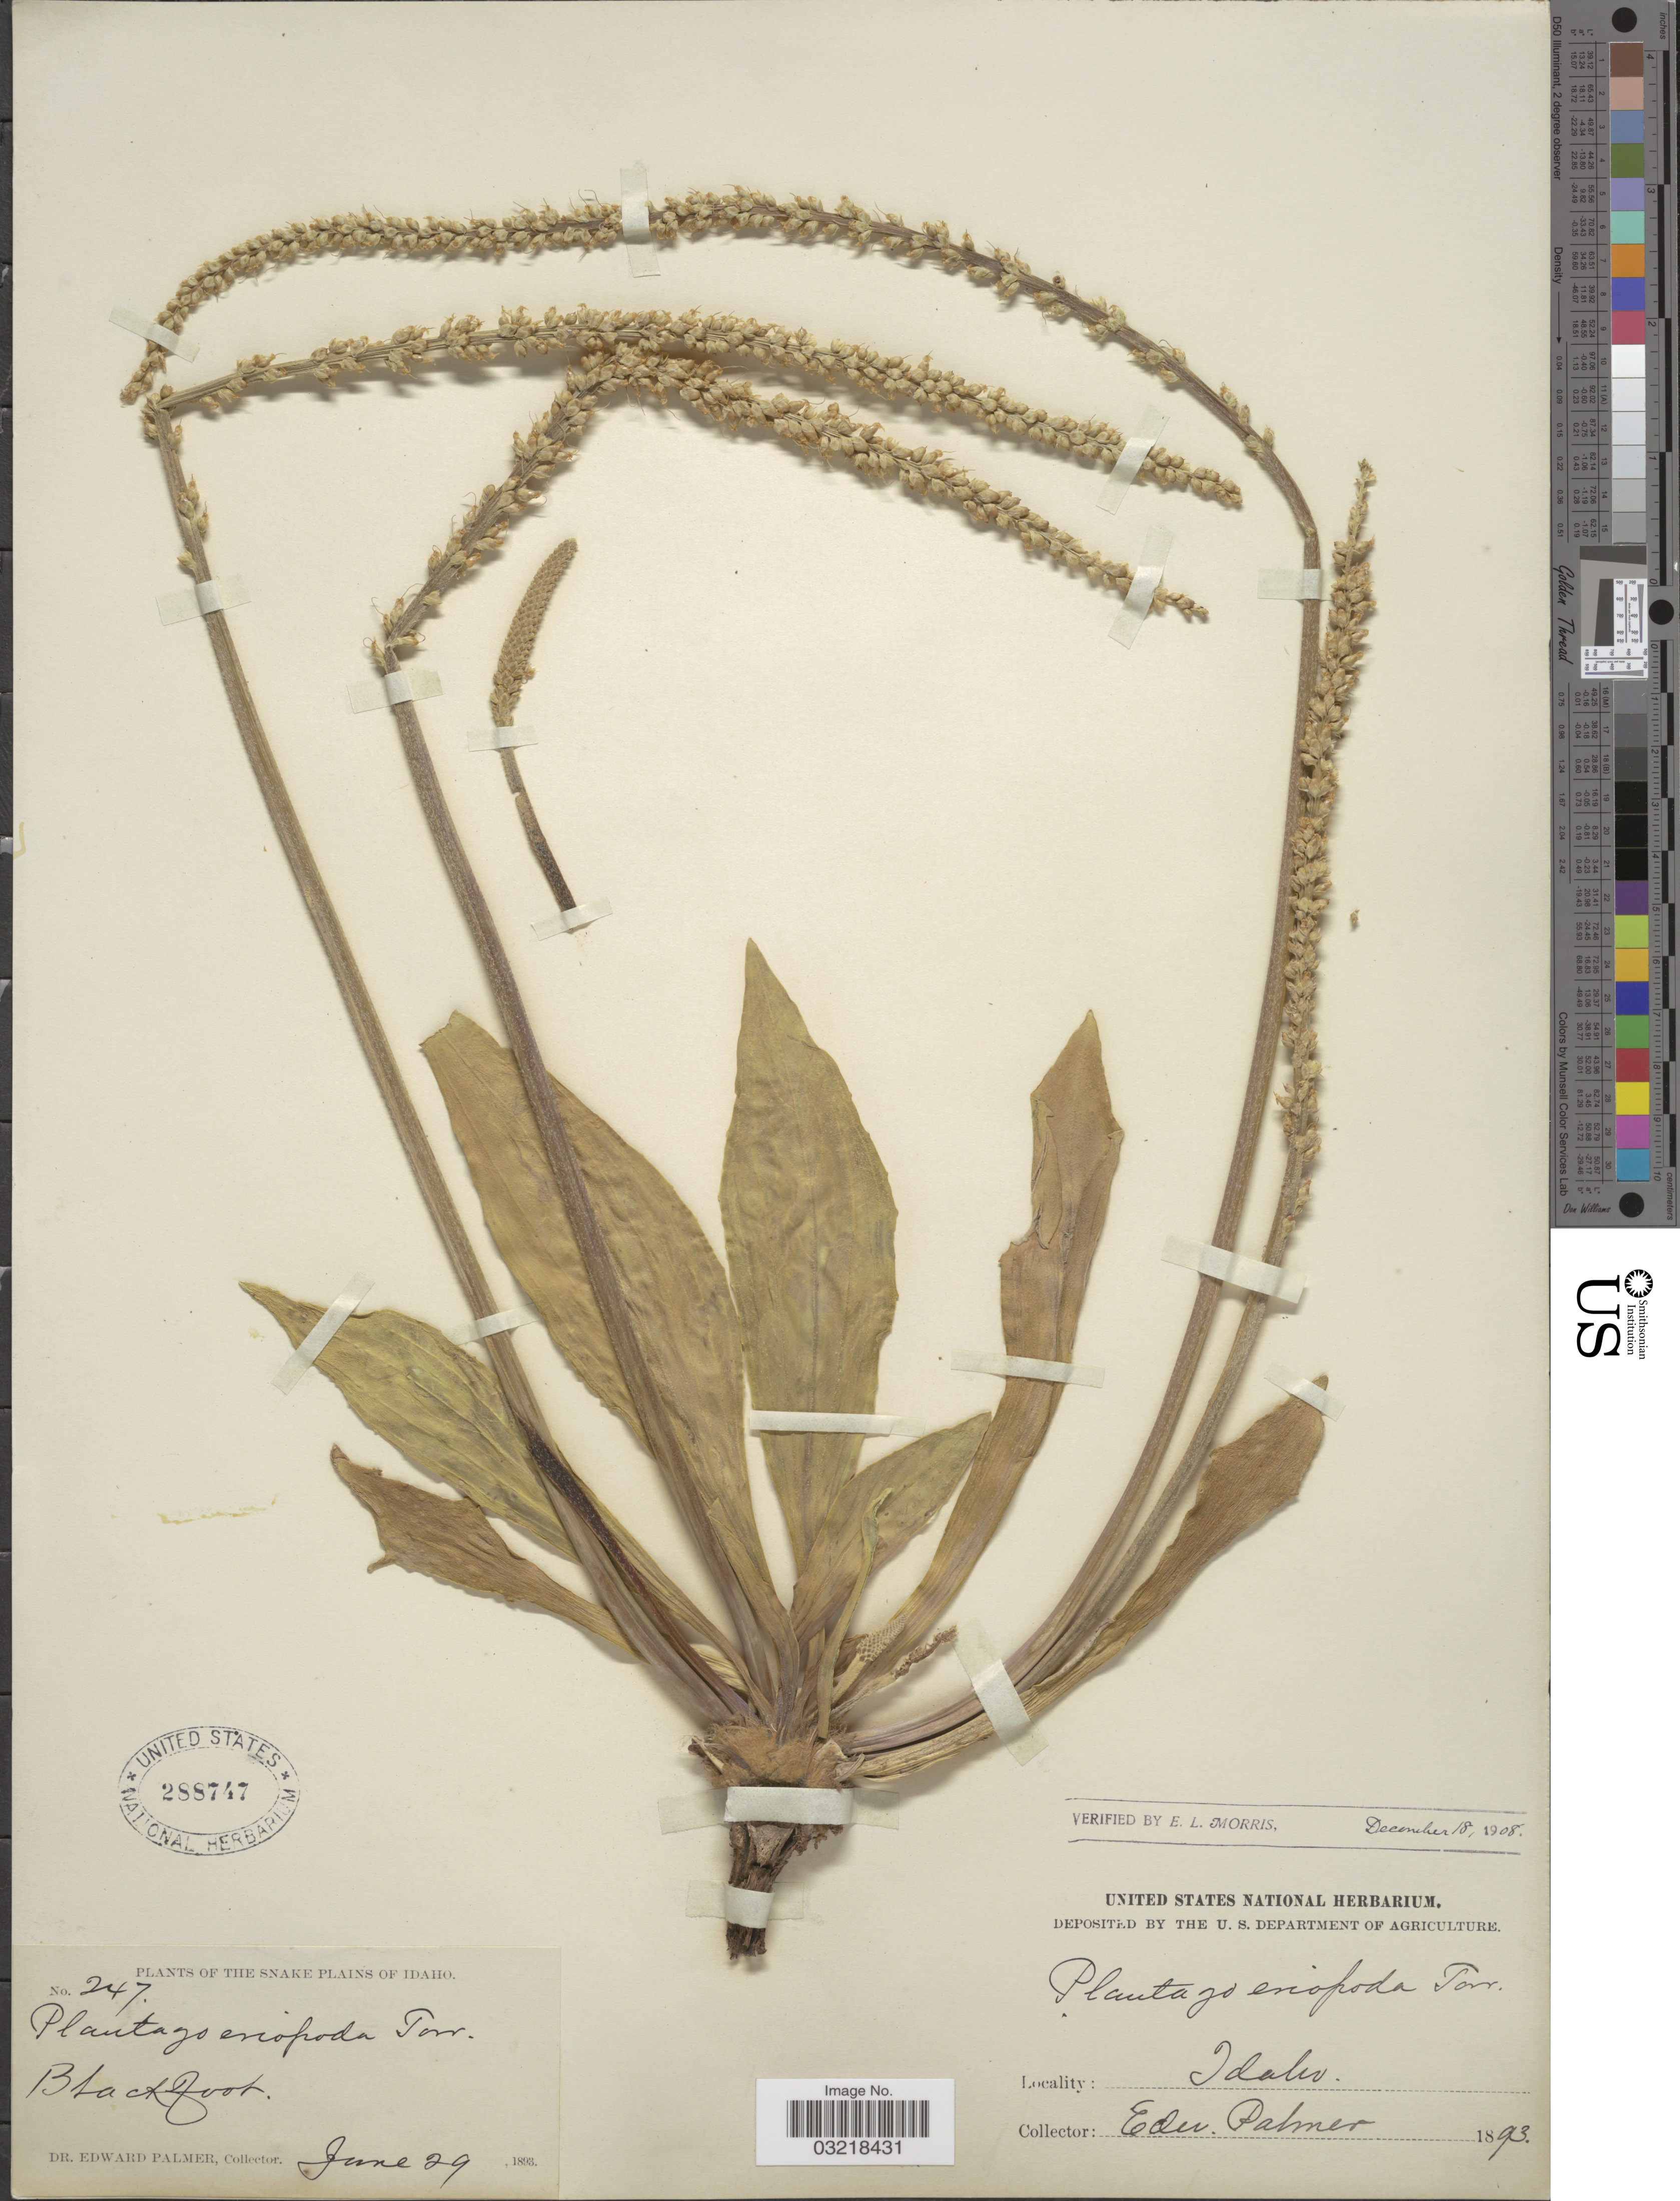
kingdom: Plantae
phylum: Tracheophyta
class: Magnoliopsida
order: Lamiales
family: Plantaginaceae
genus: Plantago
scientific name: Plantago eriopoda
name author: Torr.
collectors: E. Palmer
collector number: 247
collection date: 1893-06-29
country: United States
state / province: Idaho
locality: The Snake Plains of Idaho. Blackfoot.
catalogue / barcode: US 288747